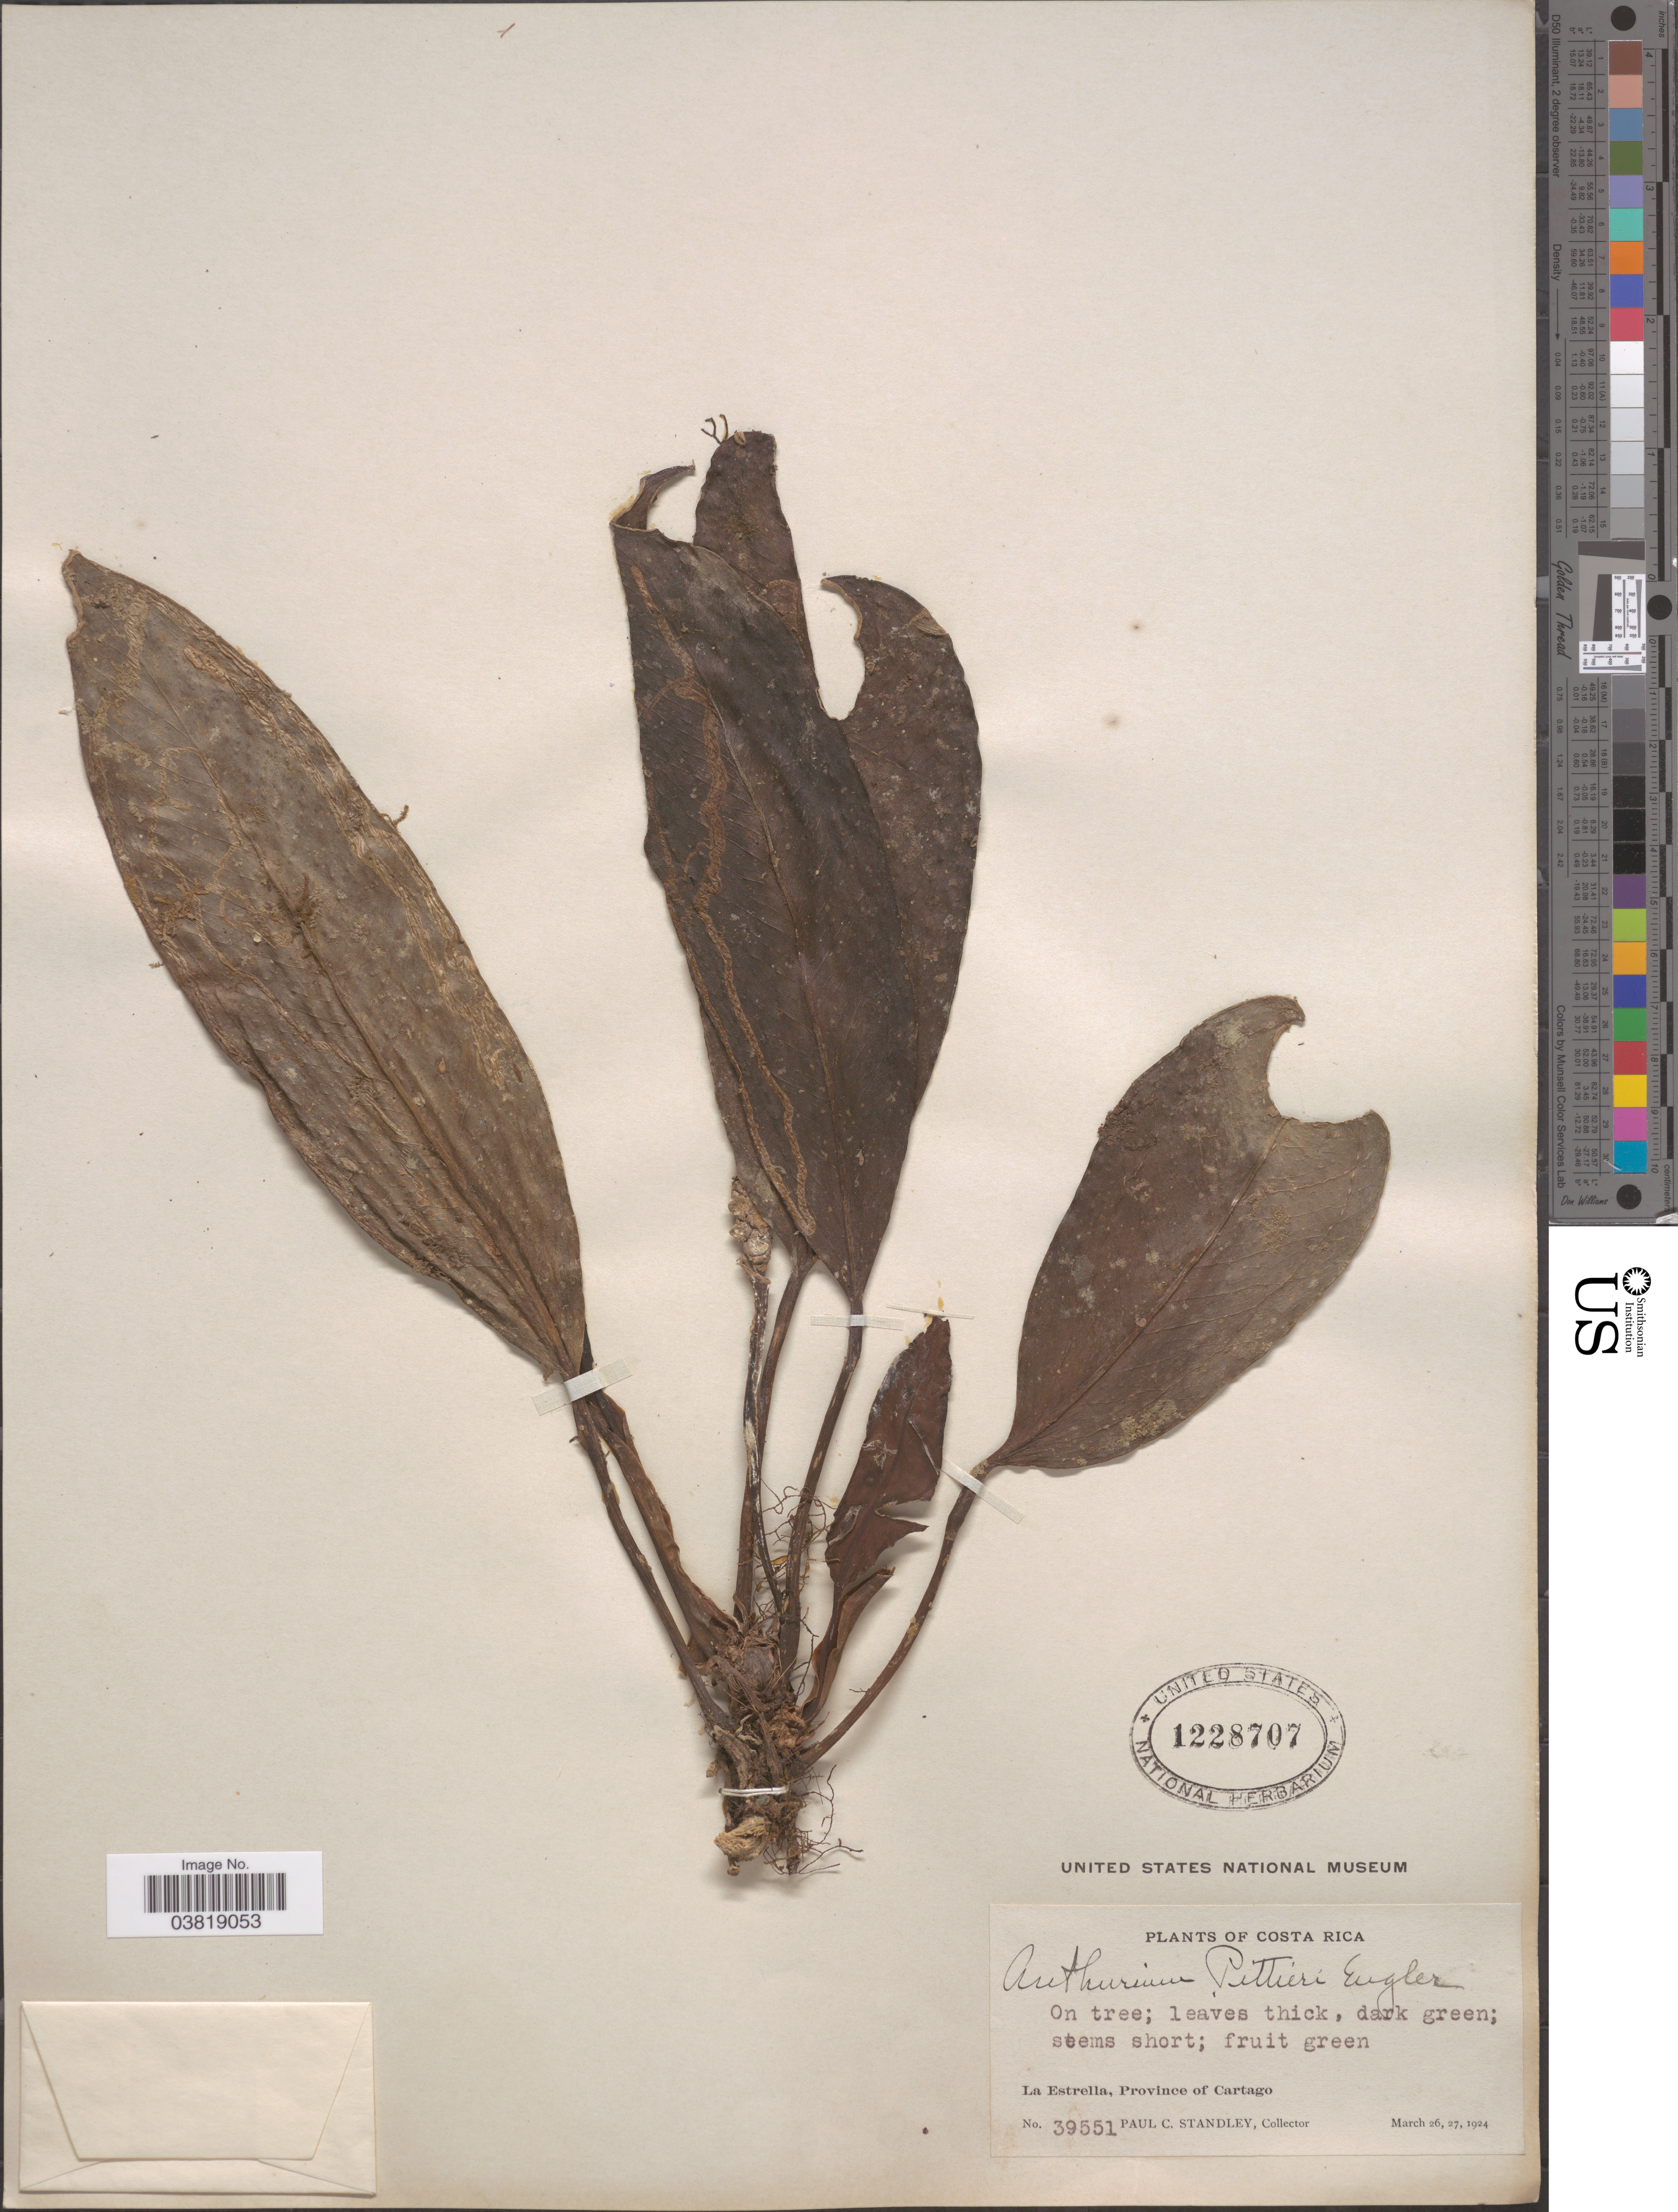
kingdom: Plantae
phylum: Tracheophyta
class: Liliopsida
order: Alismatales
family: Araceae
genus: Anthurium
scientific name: Anthurium pittieri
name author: Engl.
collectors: P. C. Standley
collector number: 39551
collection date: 1924-03-26/1924-03-27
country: Costa Rica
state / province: Cartago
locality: La Estrella.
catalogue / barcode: US 1228707